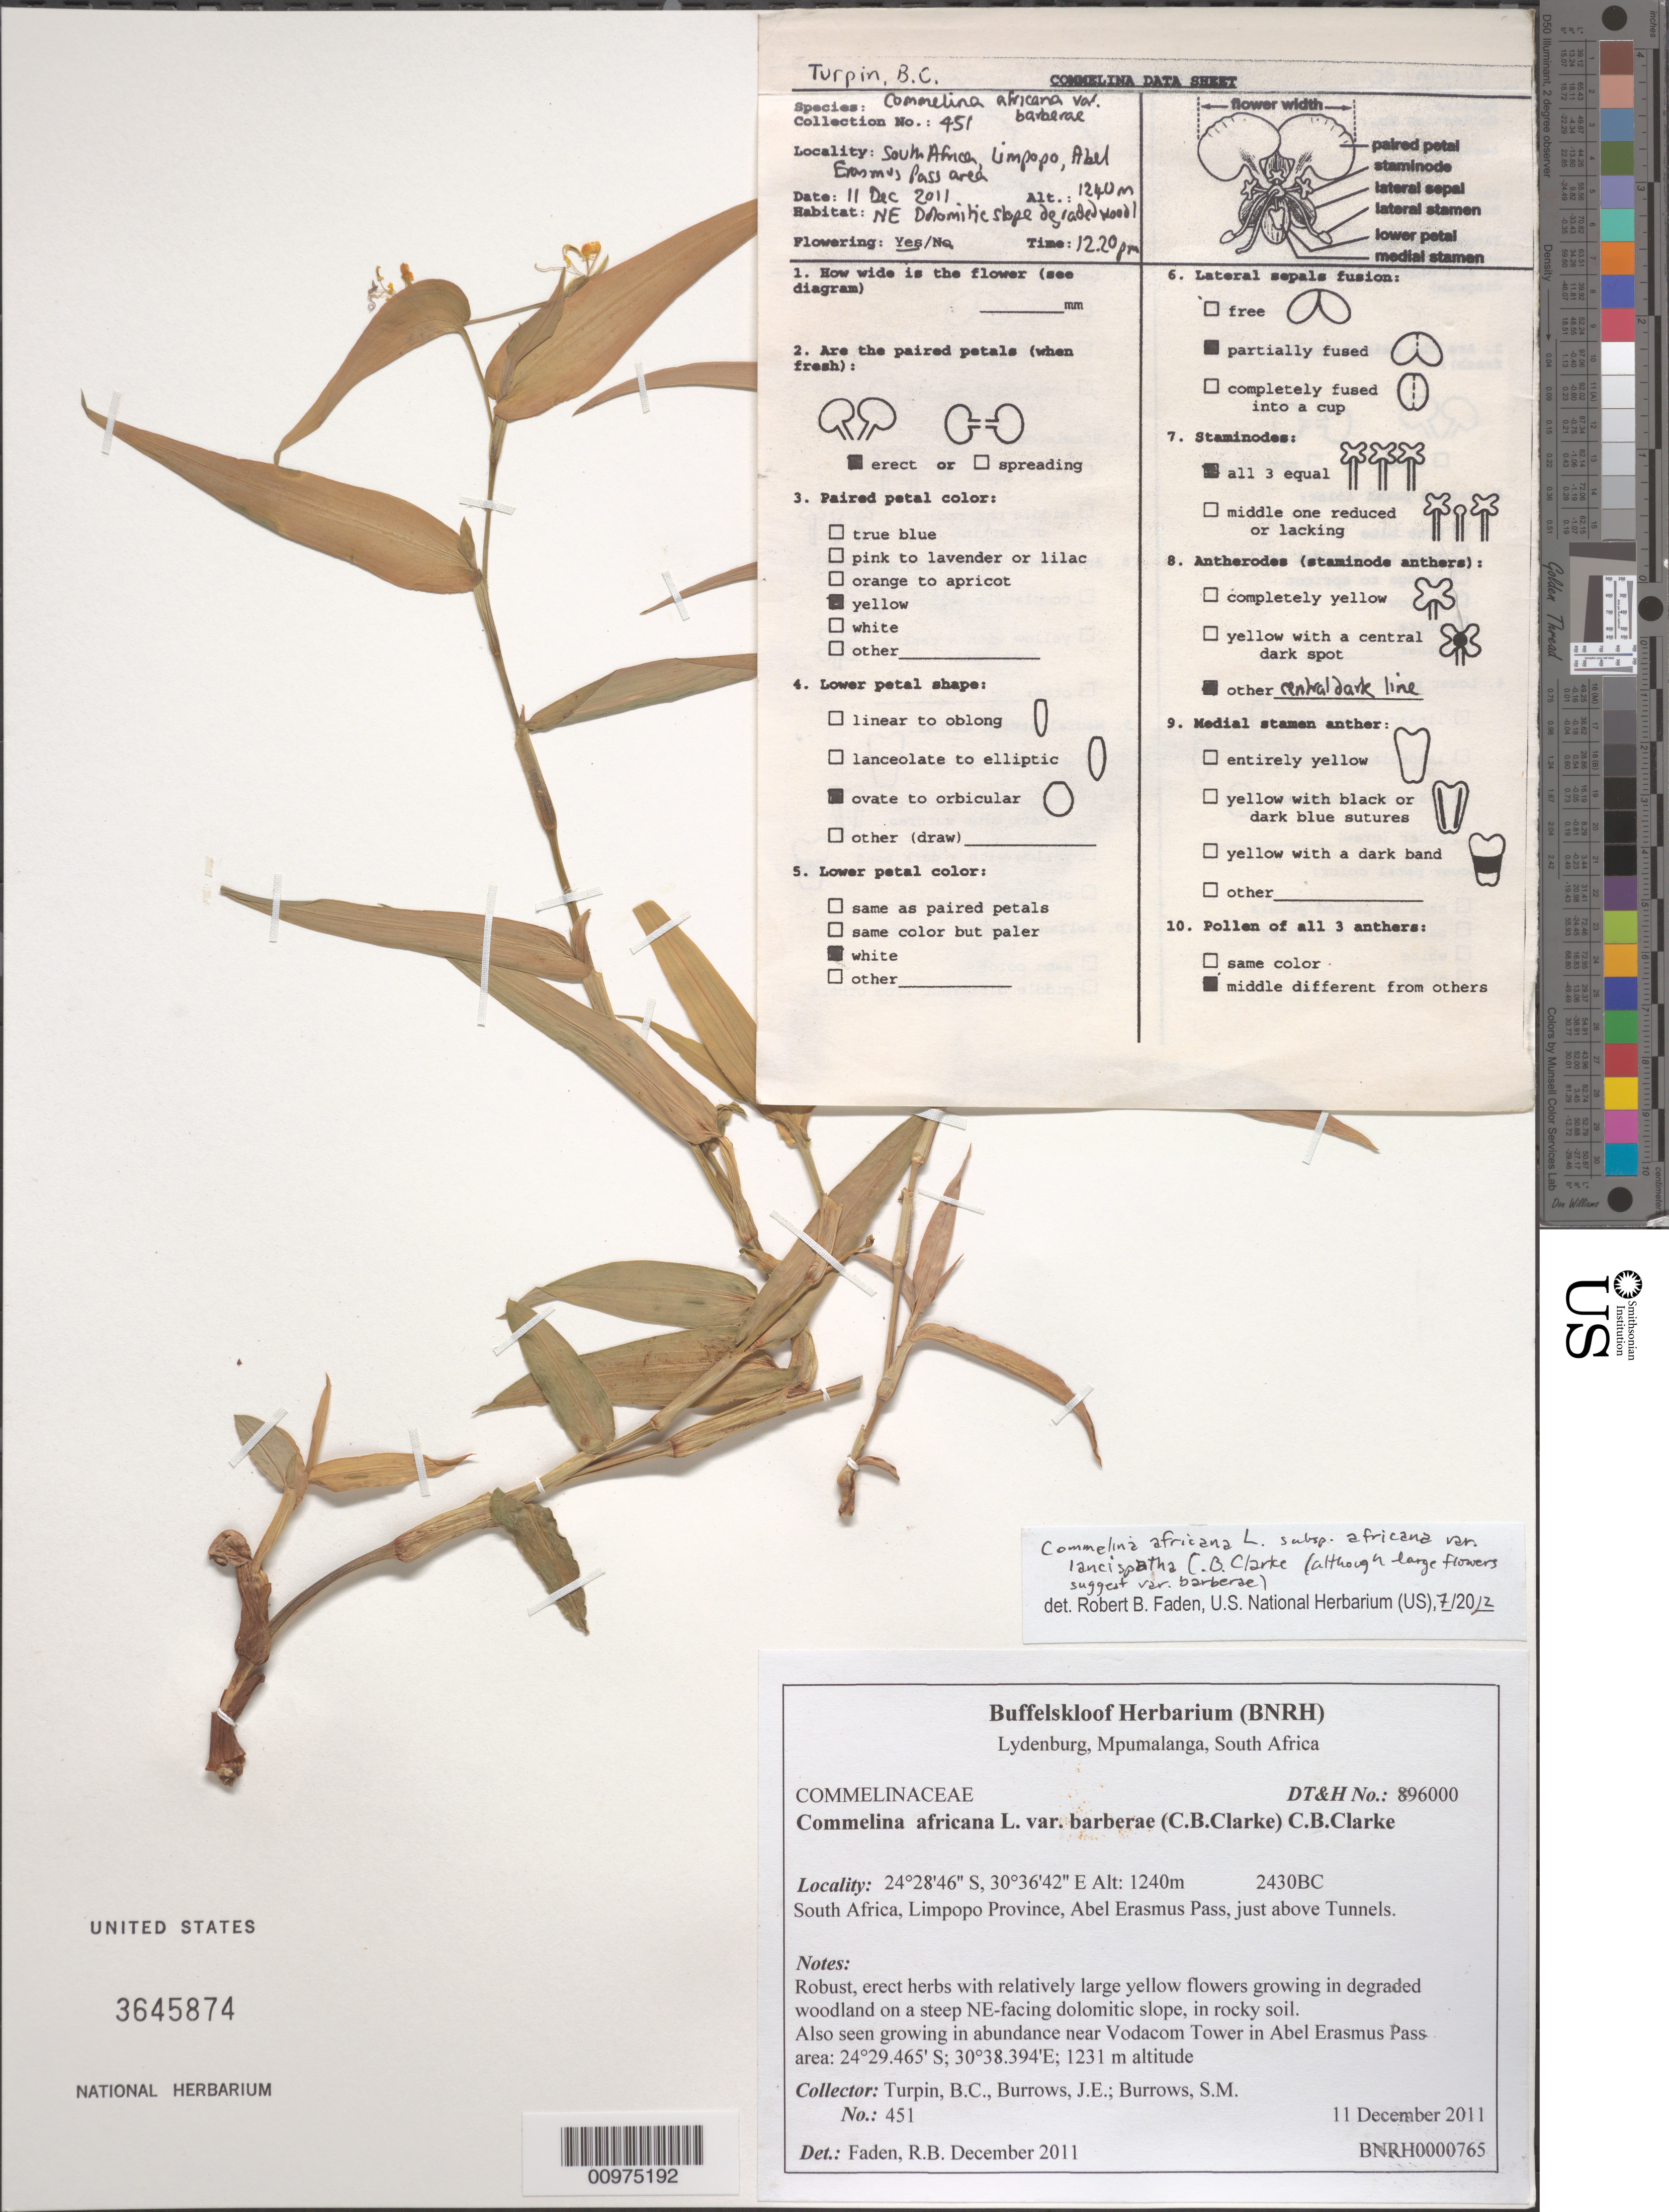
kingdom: Plantae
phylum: Tracheophyta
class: Liliopsida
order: Commelinales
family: Commelinaceae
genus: Commelina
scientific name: Commelina africana subsp. africana var. lancispatha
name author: C.B. Clarke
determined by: Faden, Robert B., (US), Smithsonian Institution - National Museum of Natural History (UNITED STATES)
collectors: B. C. Turpin et al.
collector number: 451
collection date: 2011-12-11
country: South Africa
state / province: Limpopo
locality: Abel Erasmus Pass, just above Tunnels. Also seen growing in abundance near Vodacom Tower in Abel Erasmus Pass area: 24º29.465' S; 30º38.394'E; 1231 m altitude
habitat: growing in degraded woodland on steep, NE-facing dolomitic slope, in rocky soil.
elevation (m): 1240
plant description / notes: DT&H No.: 896000 2430BC. BNRH0000765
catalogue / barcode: US 3645874